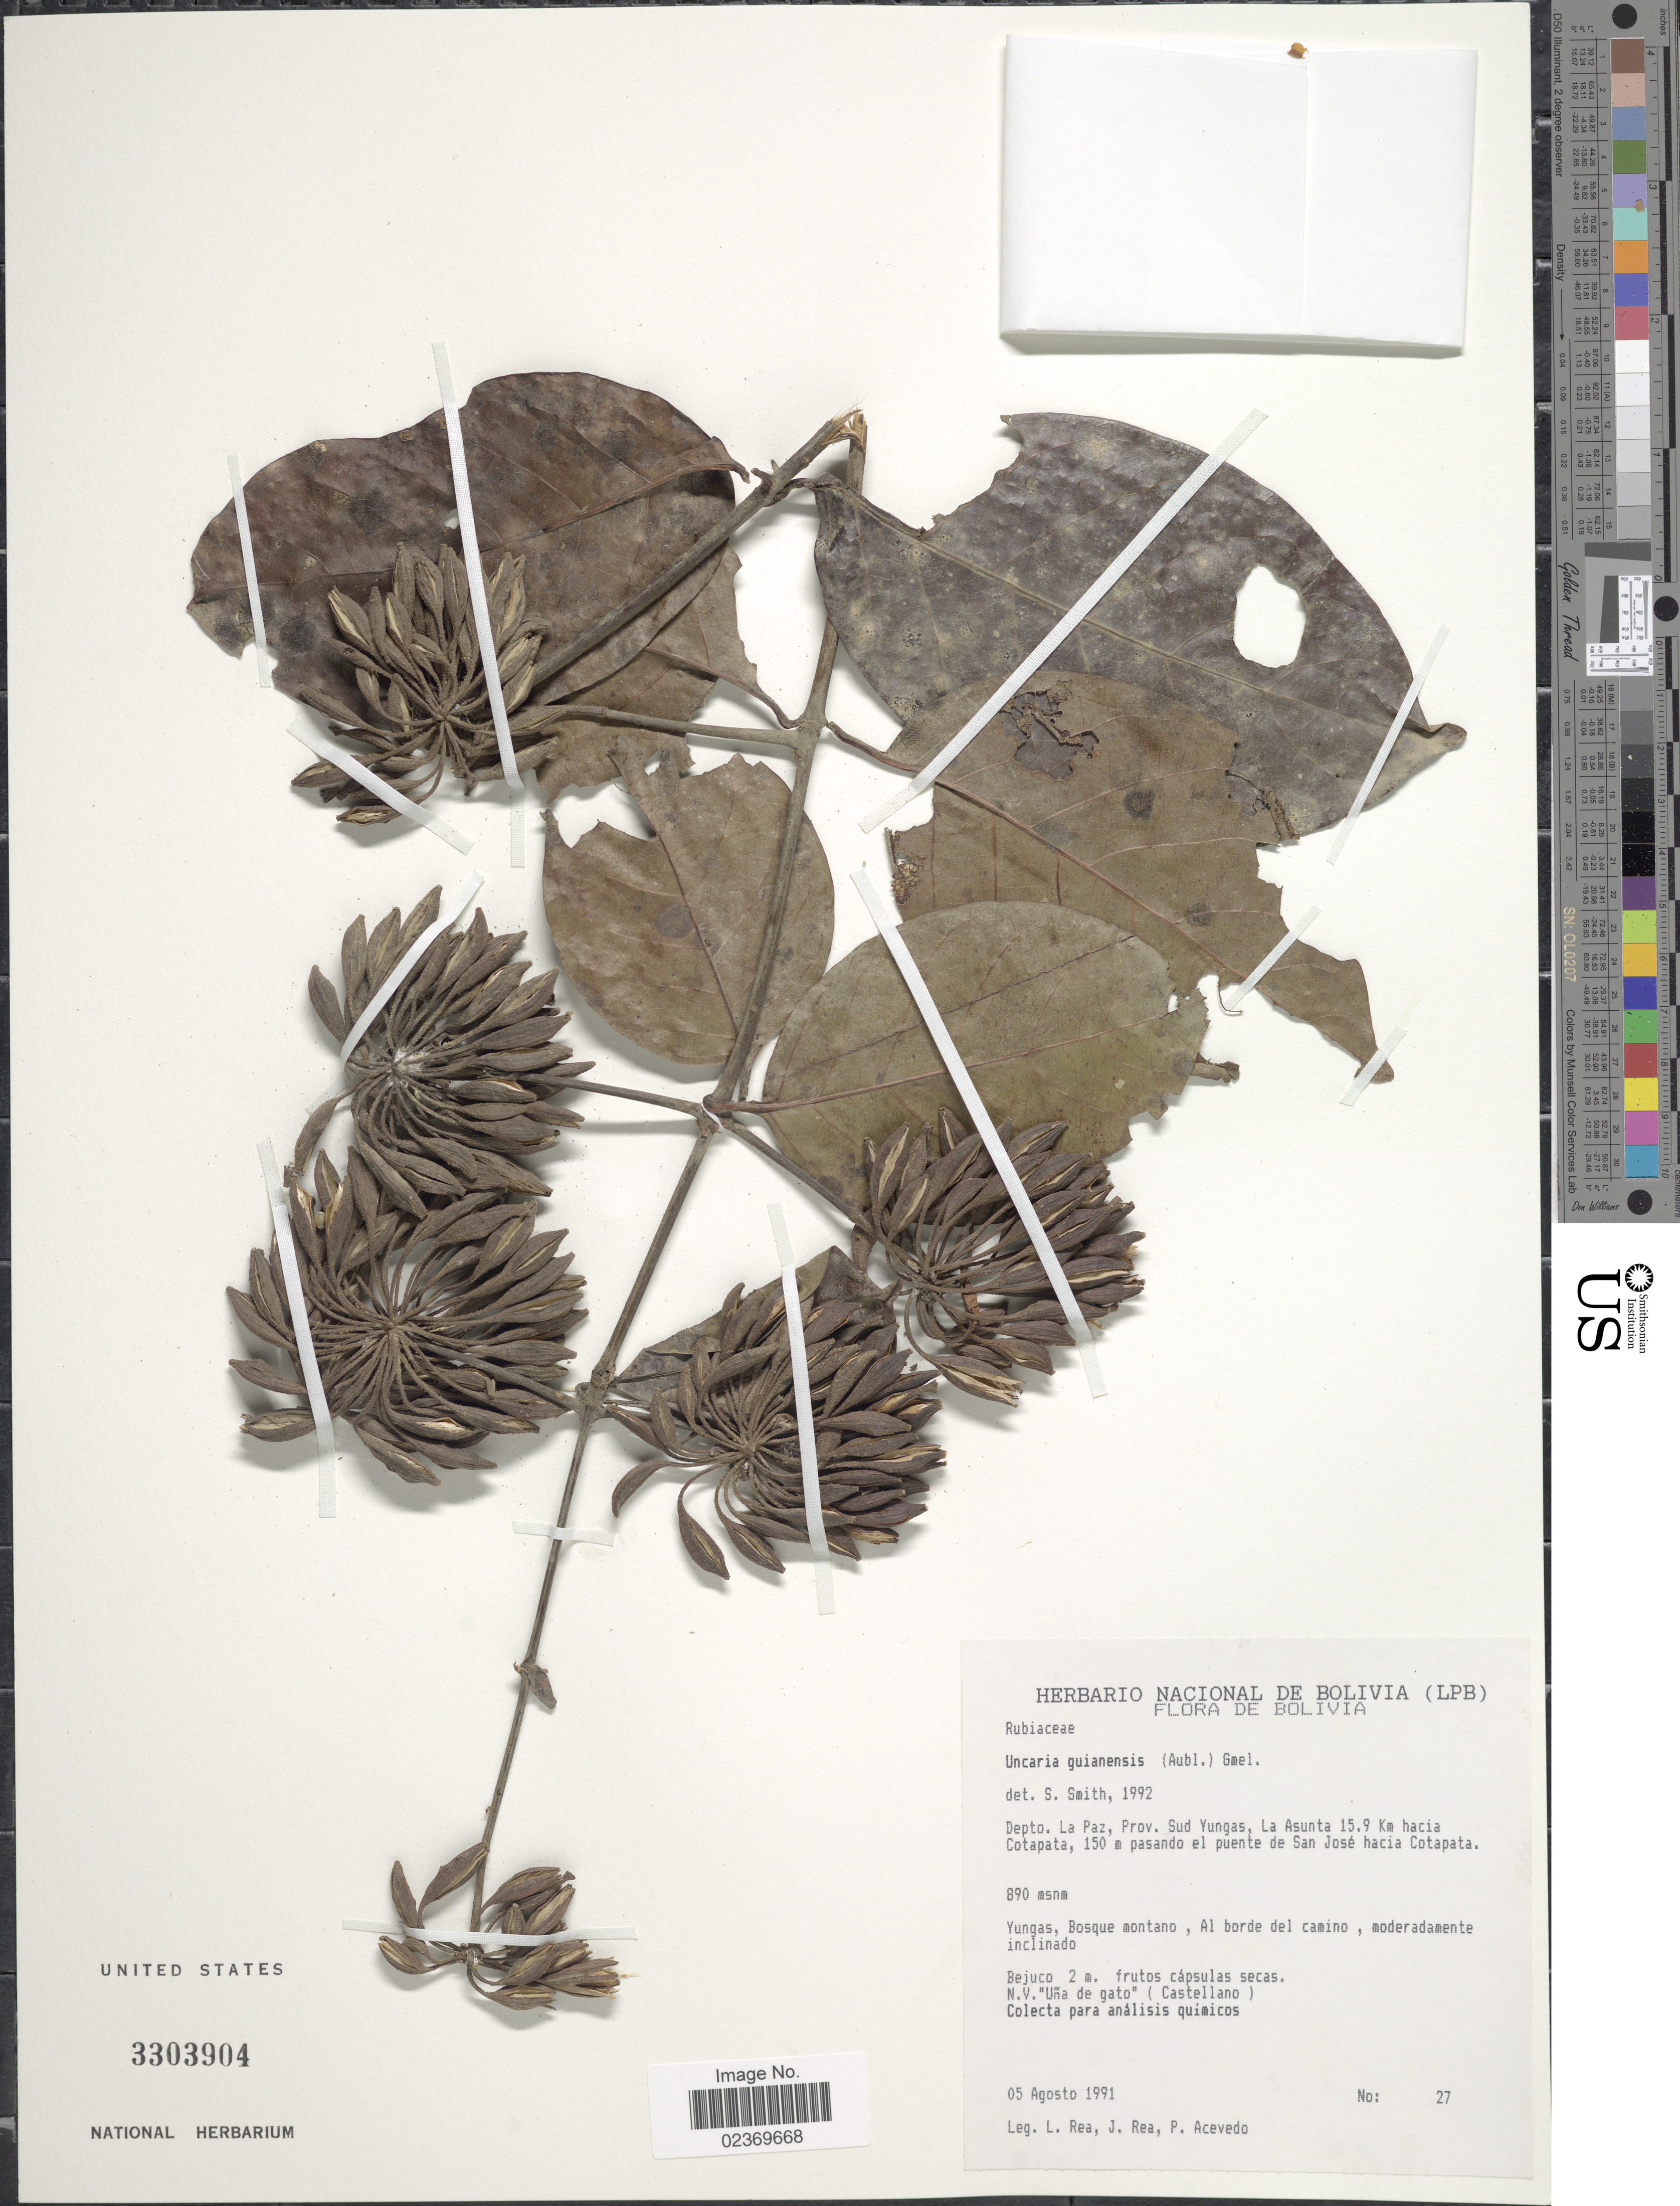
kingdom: Plantae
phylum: Tracheophyta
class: Magnoliopsida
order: Gentianales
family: Rubiaceae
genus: Uncaria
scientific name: Uncaria guianensis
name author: (Aubl.) J.F. Gmel.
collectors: L. Rea, J. Rea & P. Acevedo-Rodr.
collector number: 27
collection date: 1991-08-05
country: Bolivia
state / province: La Paz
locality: Prov. Sud Yungas, La Asunta 15.9 km hacia Cotapata, 150 m pasando el puente de San Jose hacia Cotapata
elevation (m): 890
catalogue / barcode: US 3303904